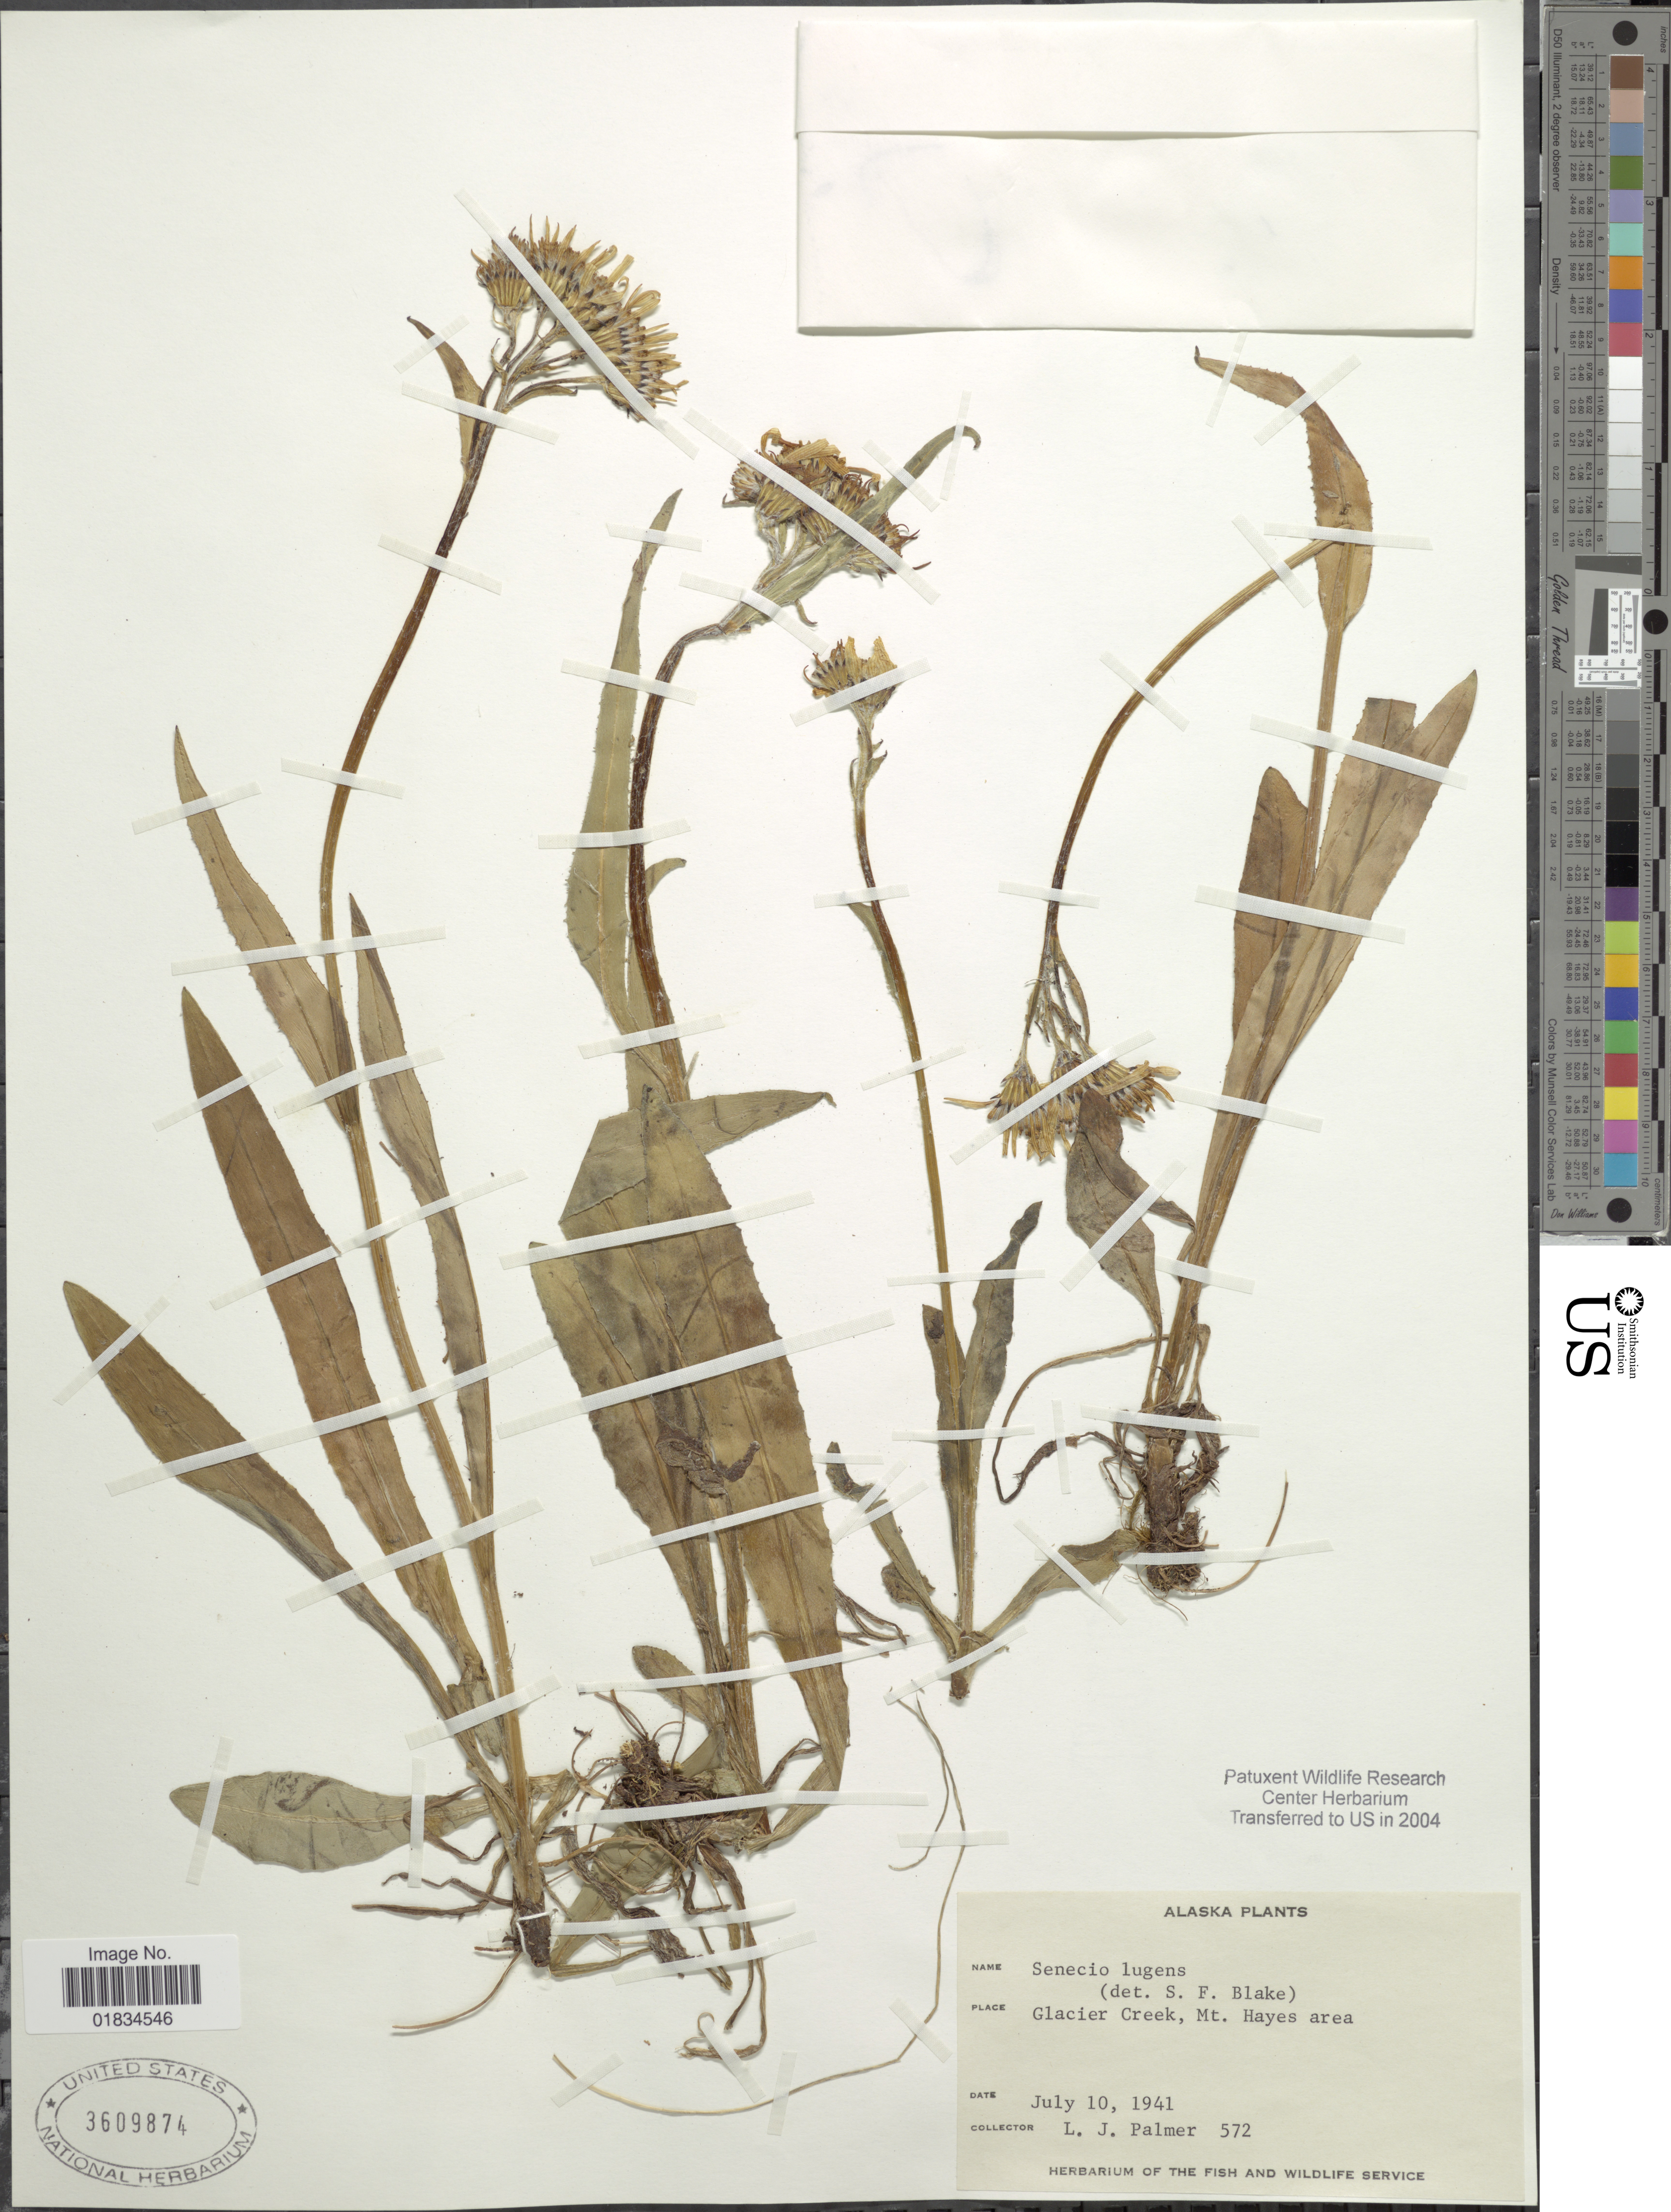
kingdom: Plantae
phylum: Tracheophyta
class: Magnoliopsida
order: Asterales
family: Asteraceae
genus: Senecio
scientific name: Senecio lugens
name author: Richardson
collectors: L. J. Palmer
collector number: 572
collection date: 1941-07-10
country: United States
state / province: Alaska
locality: Glacier Creek, Mt. Hayes area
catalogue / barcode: US 3609874